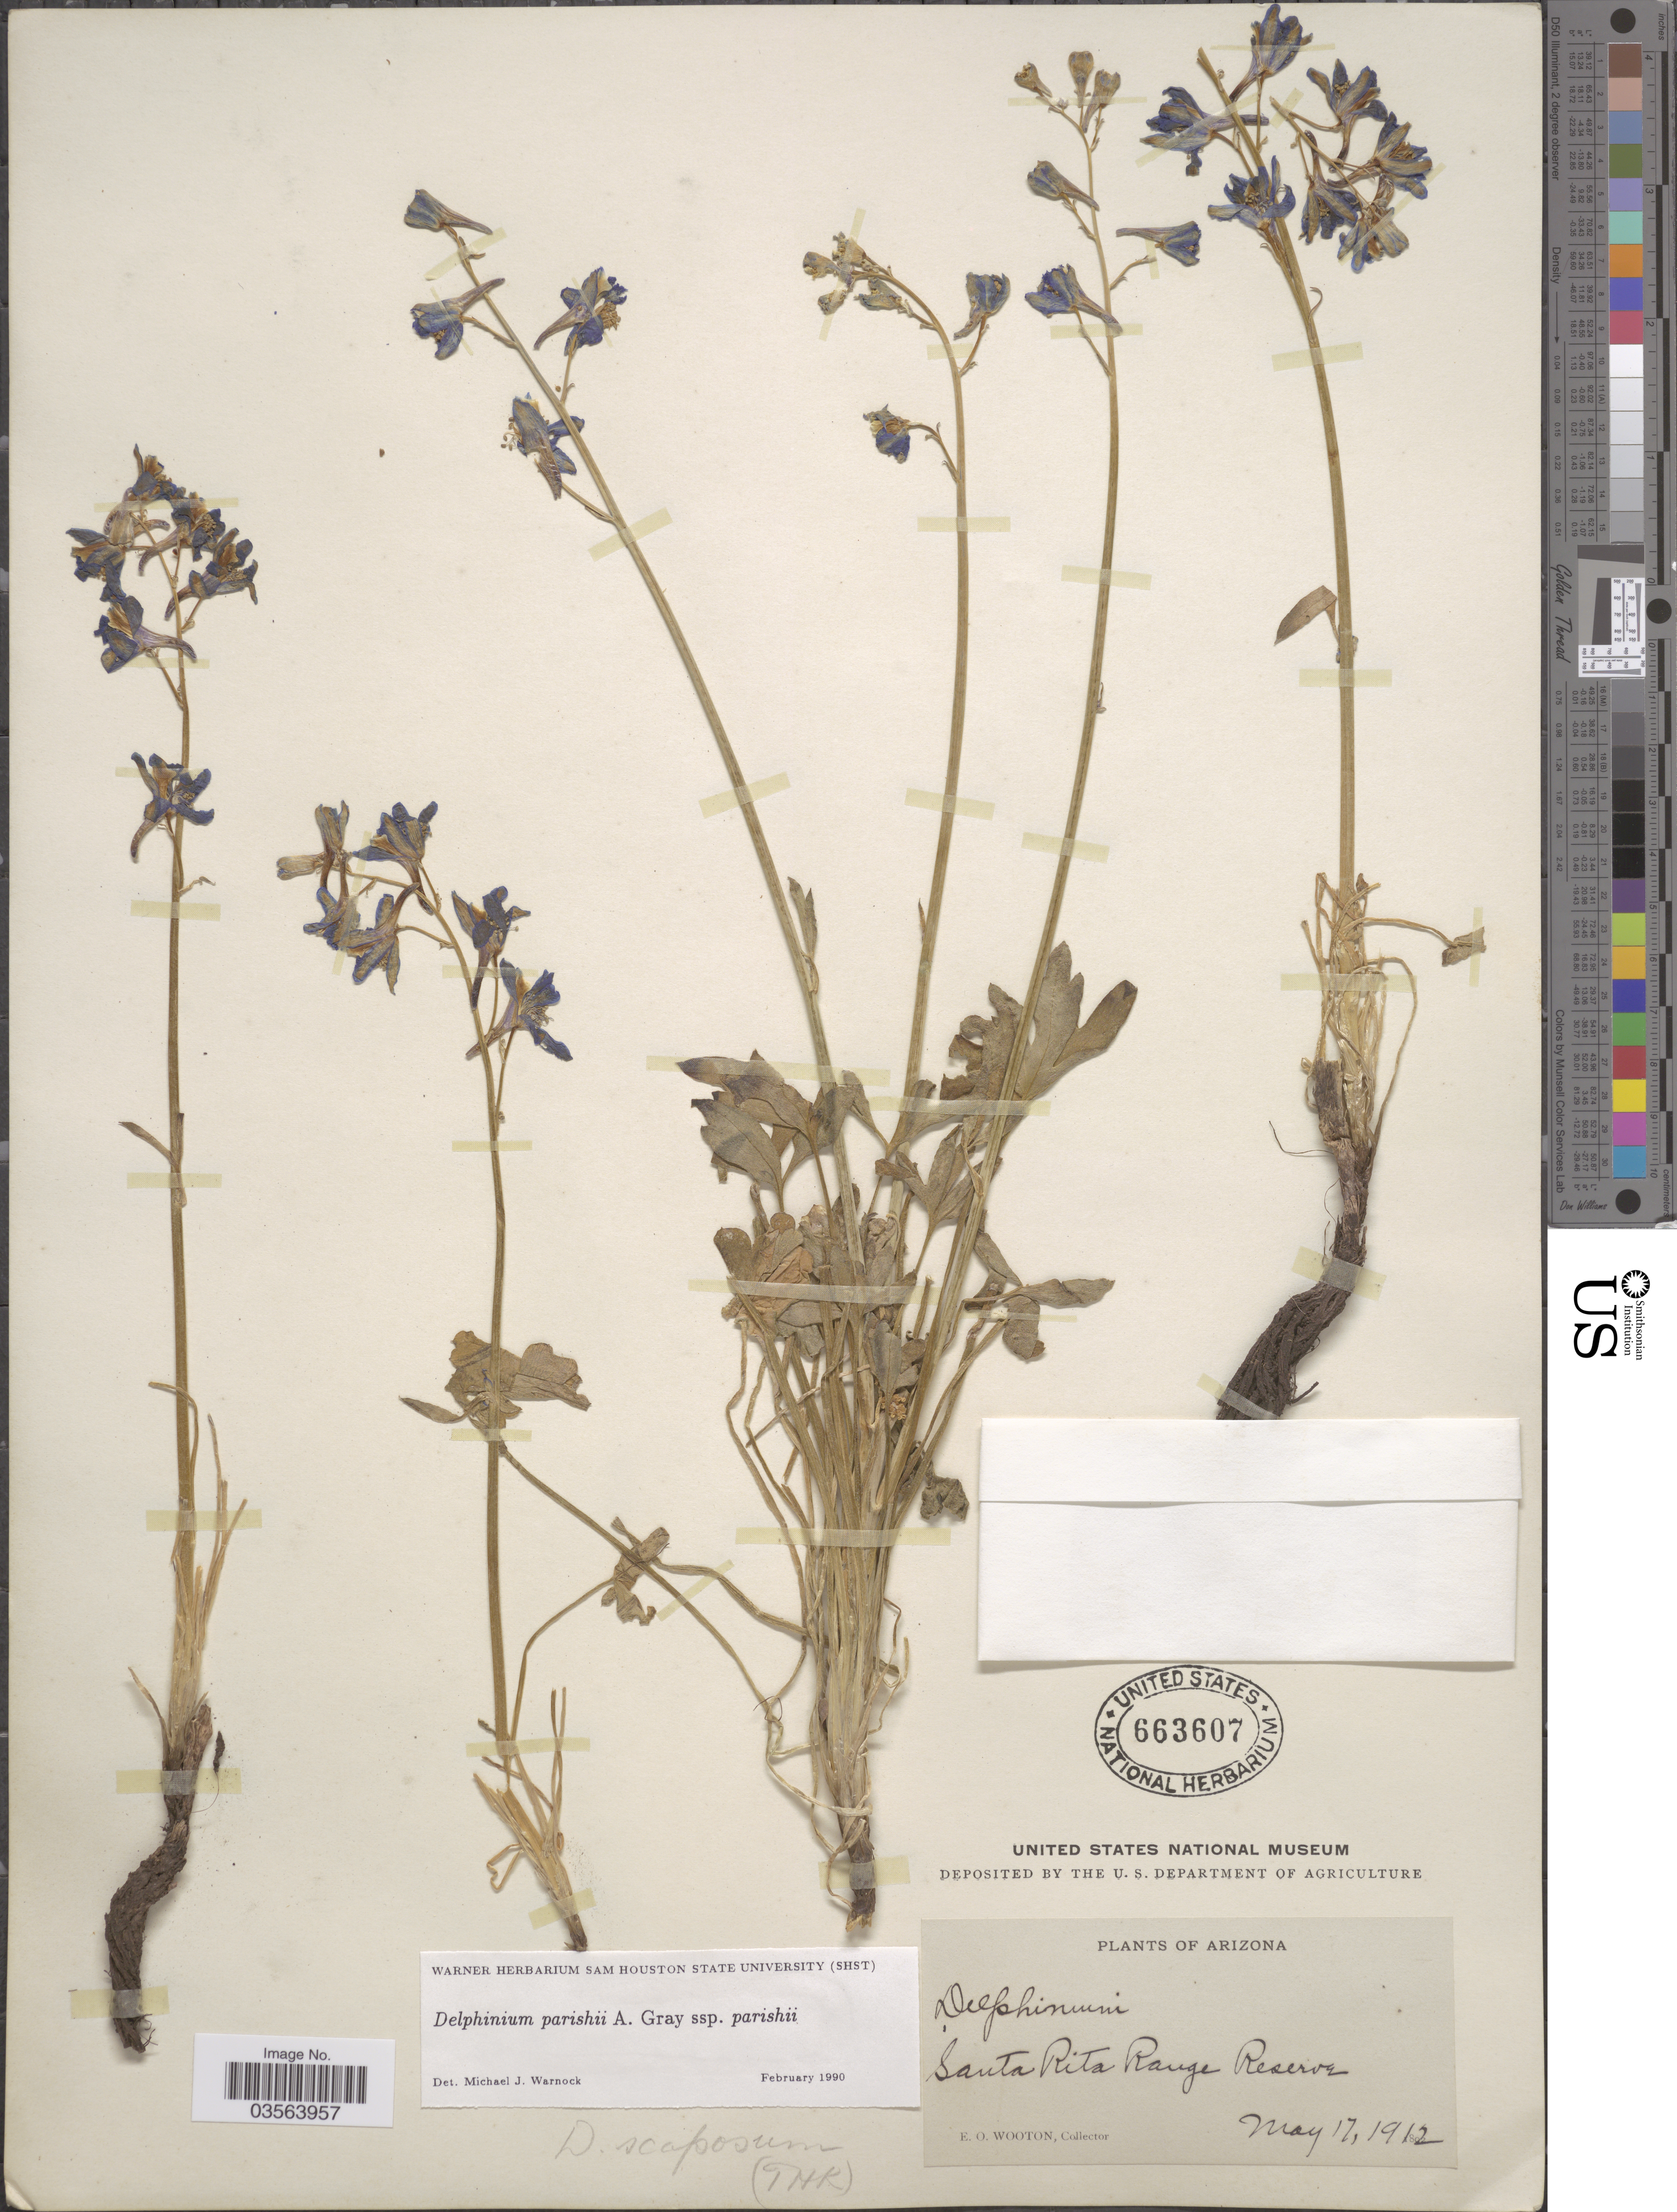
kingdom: Plantae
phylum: Tracheophyta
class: Magnoliopsida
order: Ranunculales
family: Ranunculaceae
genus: Delphinium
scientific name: Delphinium parishii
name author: A. Gray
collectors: E. O. Wooton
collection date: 1912-05-17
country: United States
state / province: Arizona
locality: Santa Rita Range Reserve.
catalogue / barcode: US 663607